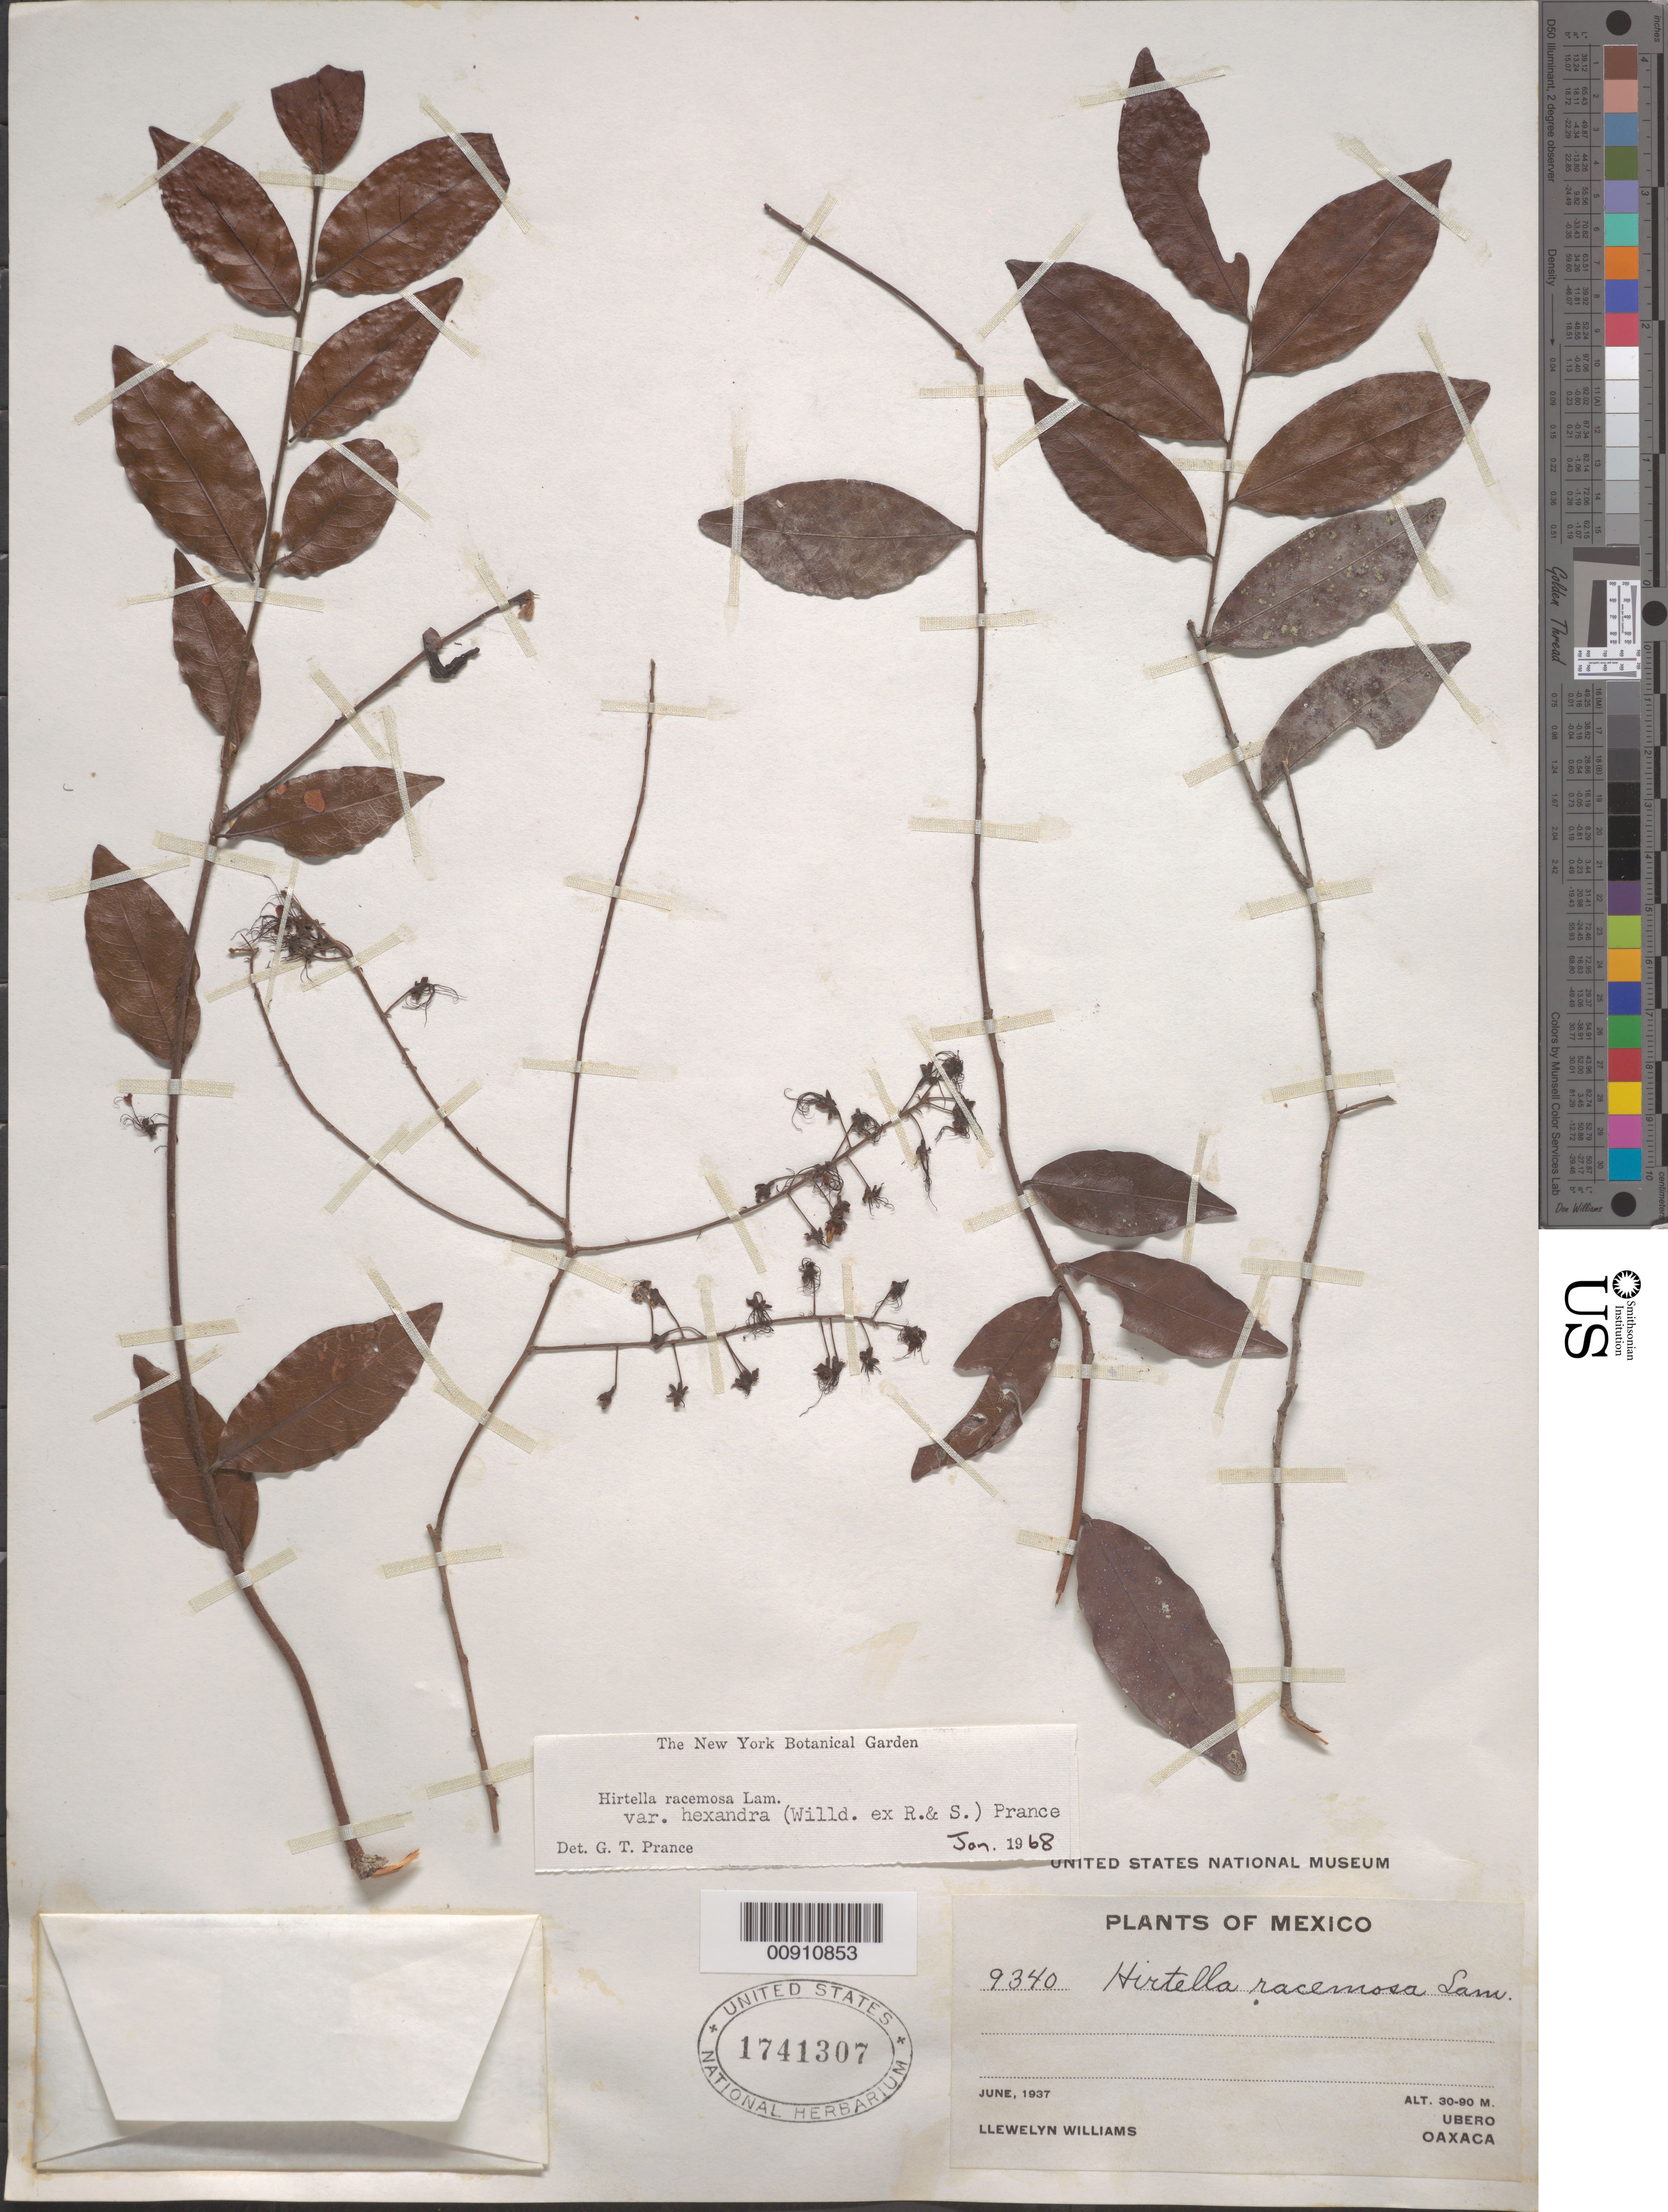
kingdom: Plantae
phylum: Tracheophyta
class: Magnoliopsida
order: Malpighiales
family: Chrysobalanaceae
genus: Hirtella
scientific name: Hirtella racemosa var. hexandra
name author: (Willd. ex Roem. & Schult.) Prance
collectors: L. Williams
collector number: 9340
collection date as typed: Jun 1937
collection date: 1937-06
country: Mexico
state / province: Oaxaca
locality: Ubero, Oaxaca.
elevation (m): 90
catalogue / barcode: US 1741307